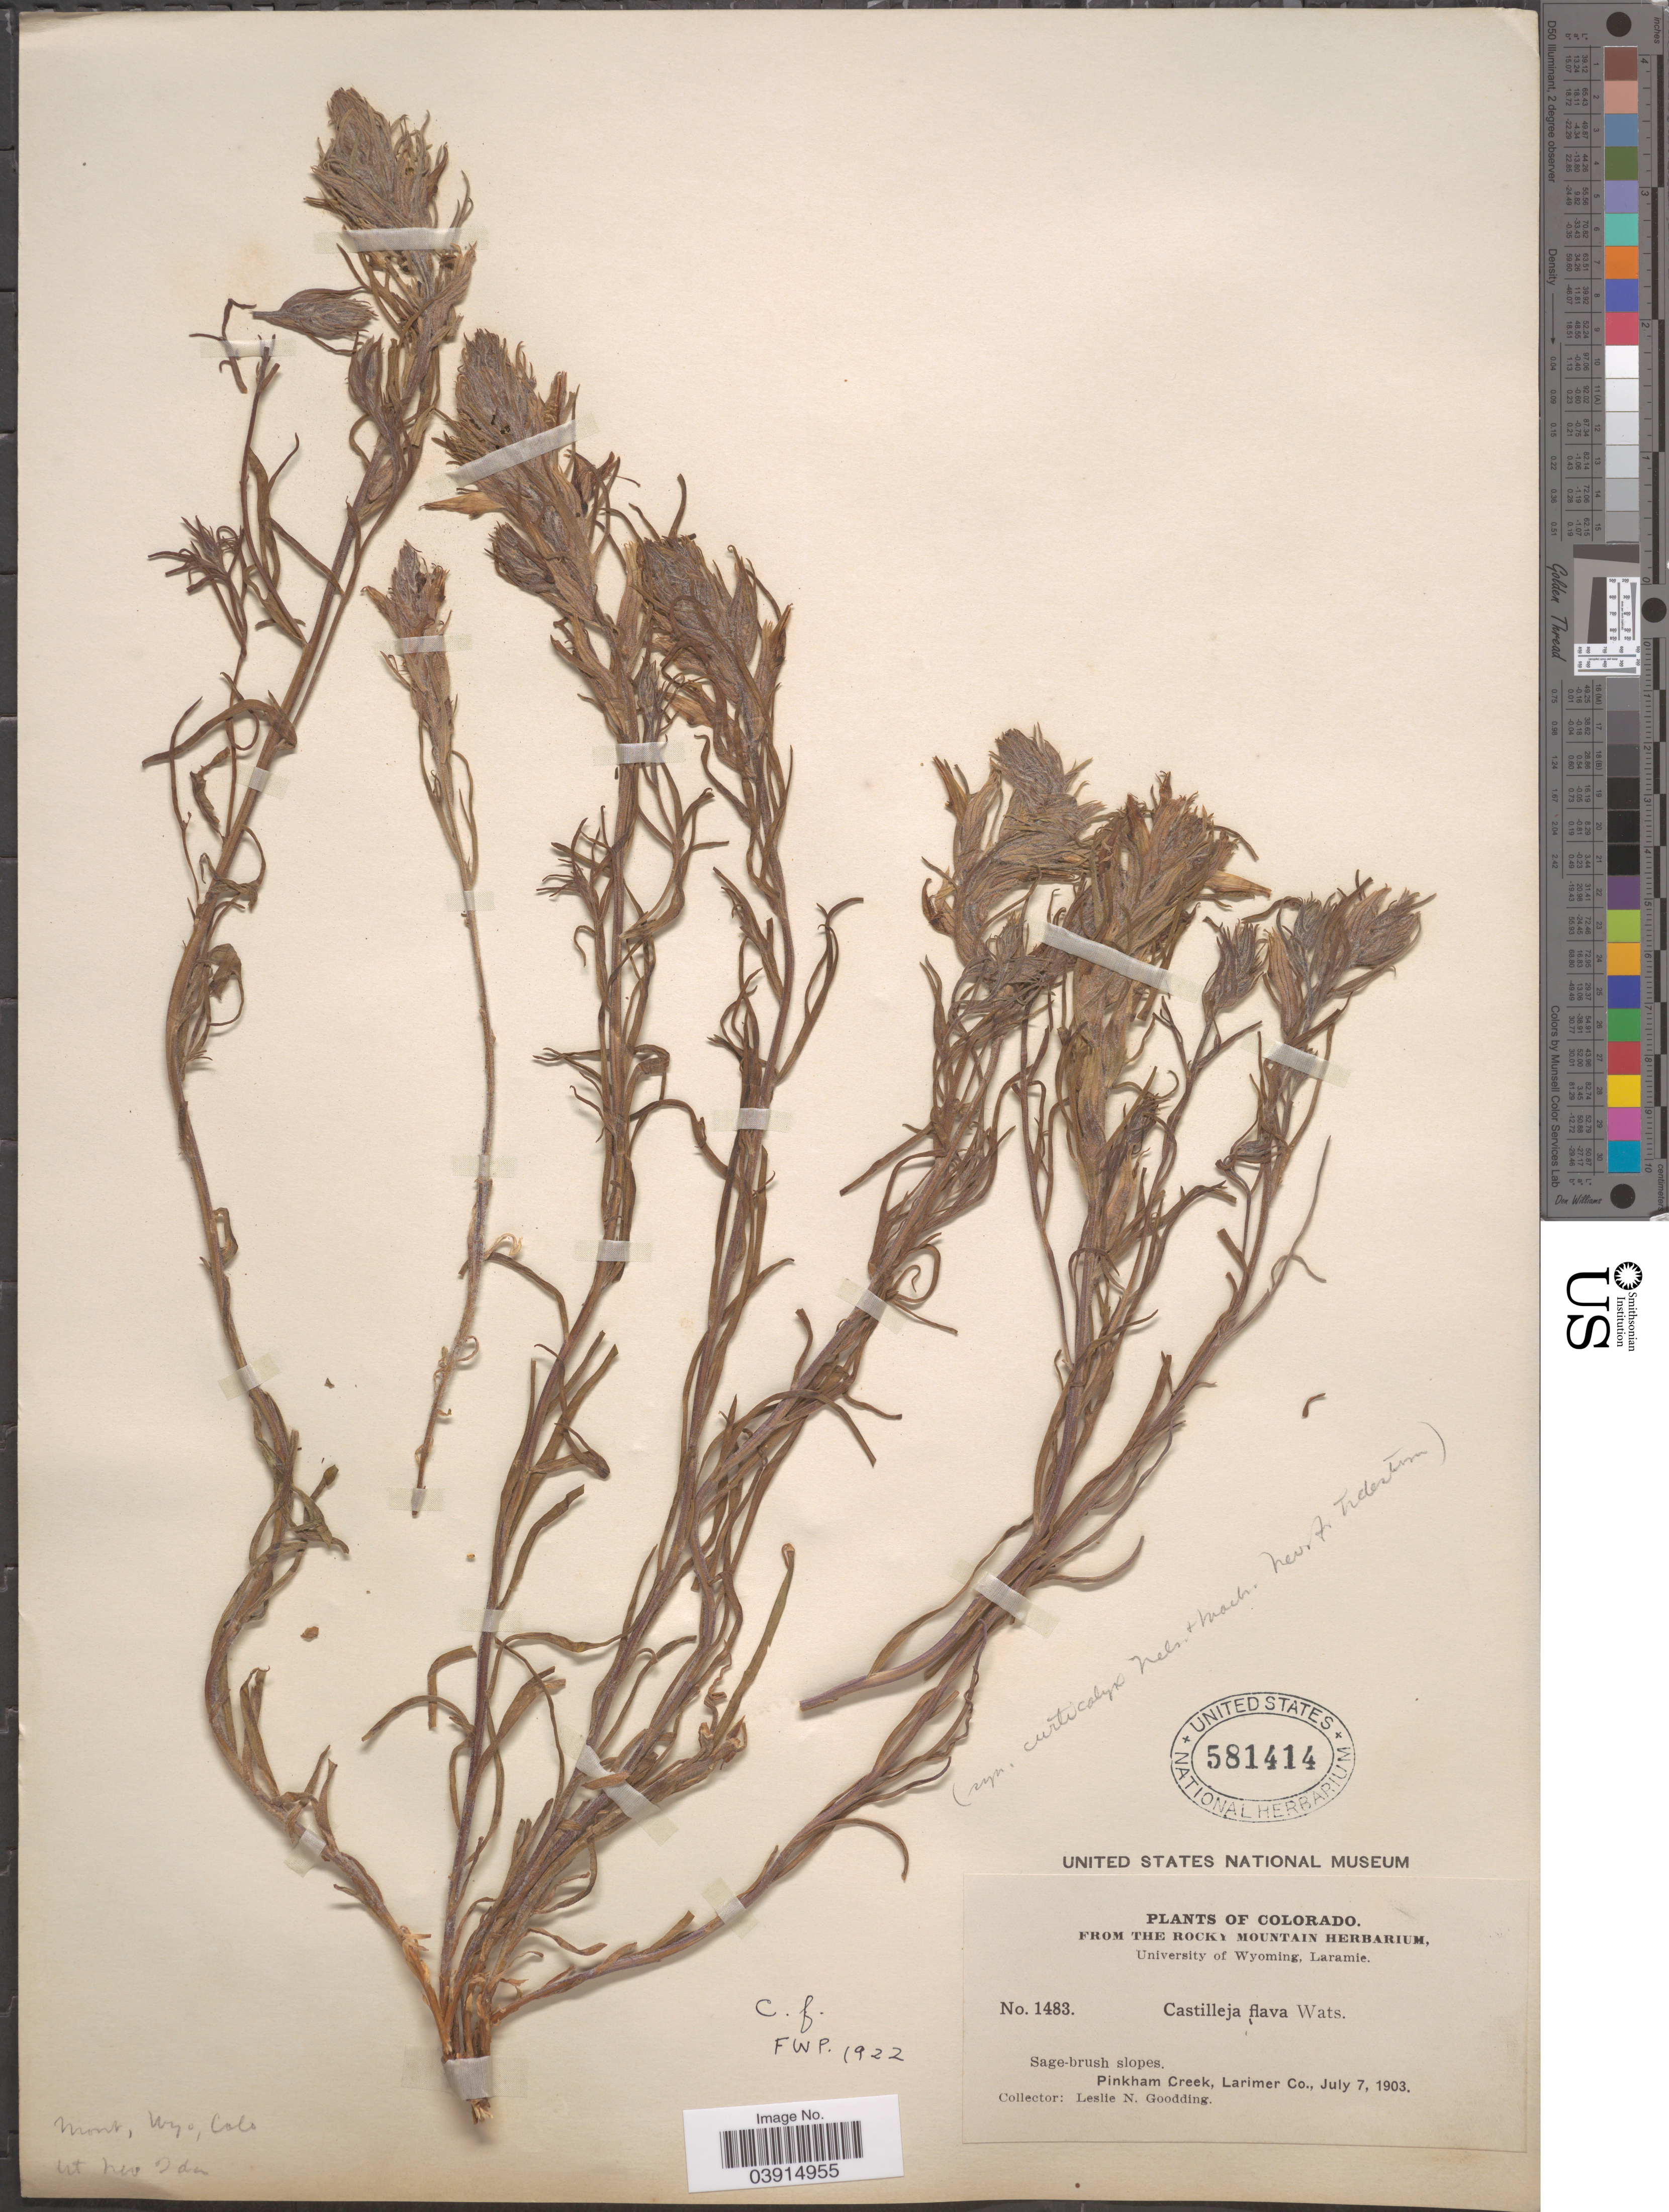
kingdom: Plantae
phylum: Tracheophyta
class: Magnoliopsida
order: Lamiales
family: Orobanchaceae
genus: Castilleja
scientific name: Castilleja sp.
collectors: L. N. Goodding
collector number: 1483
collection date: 1903-07-07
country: United States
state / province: Colorado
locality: Sage-brush slopes. Pinkham Creek, Larimer Co.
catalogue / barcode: US 581414